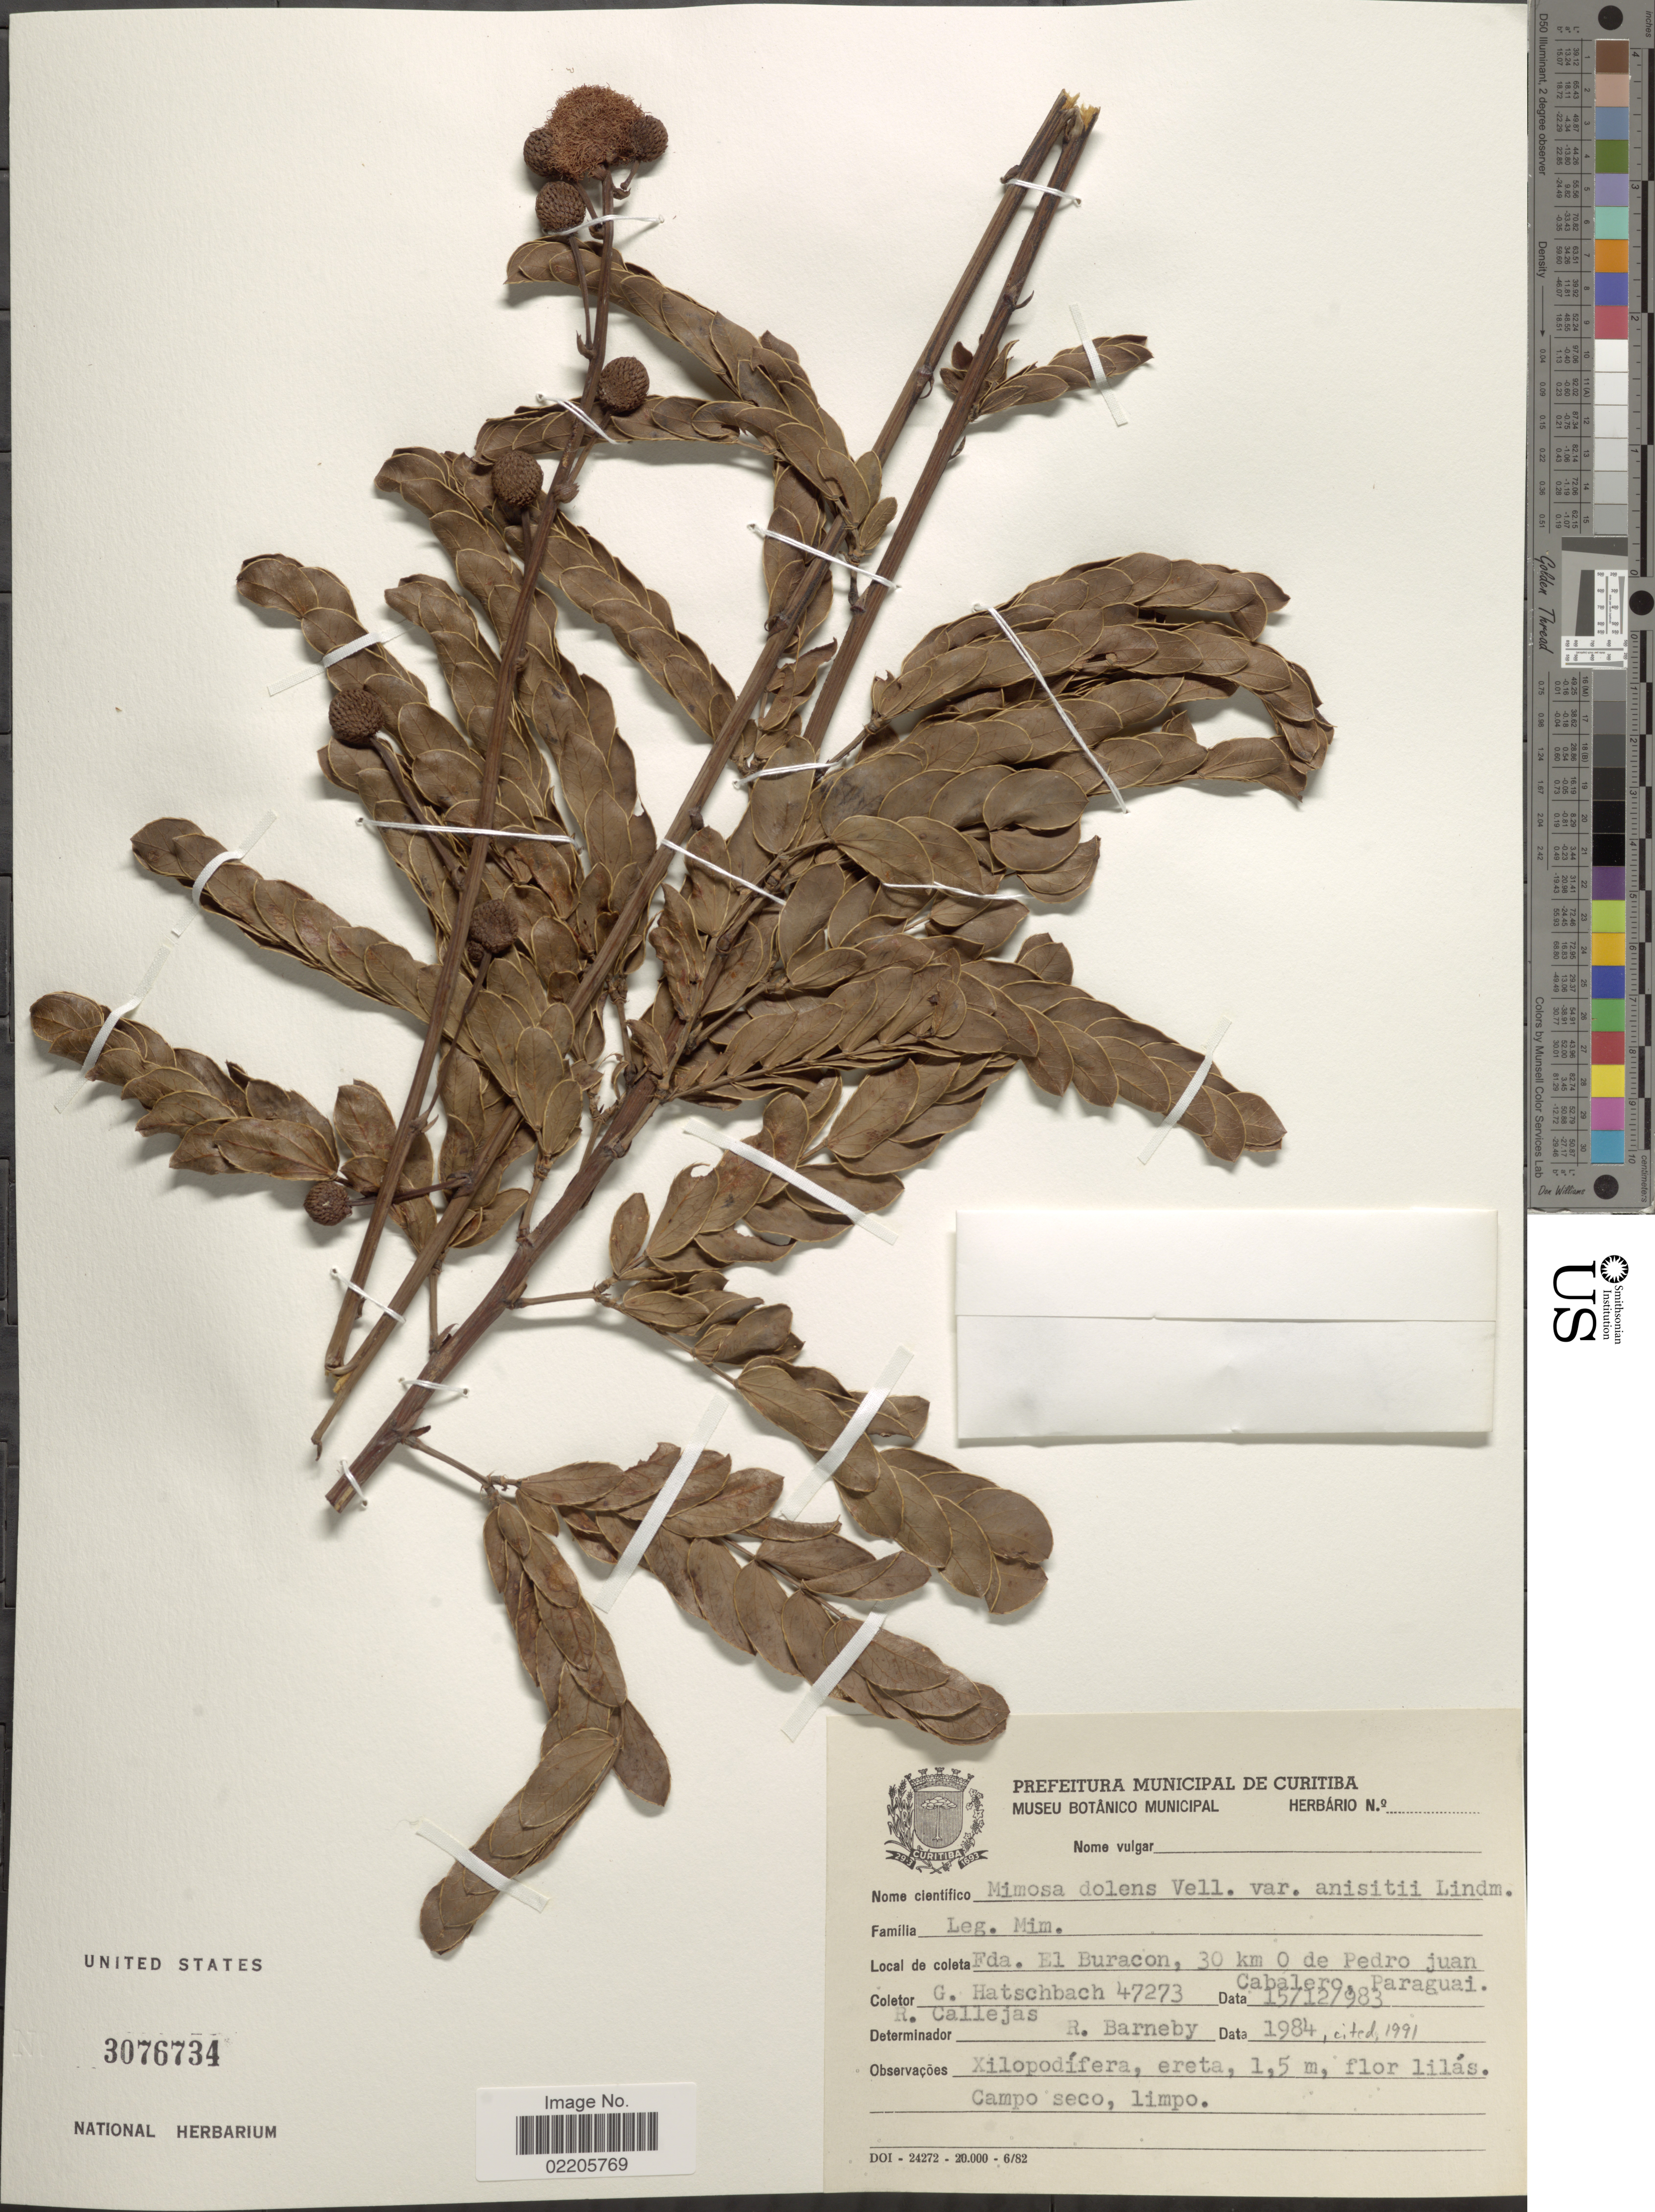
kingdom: Plantae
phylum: Tracheophyta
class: Magnoliopsida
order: Fabales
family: Fabaceae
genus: Mimosa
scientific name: Mimosa dolens var. anisitsii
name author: (Lindm.) Barneby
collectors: G. Hatschbach & R. Callejas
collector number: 47273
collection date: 1983-12-15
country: Paraguay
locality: Fda. El Buracon, 30 km O de Pedro juan Cabalero, Paraguai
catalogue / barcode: US 3076734